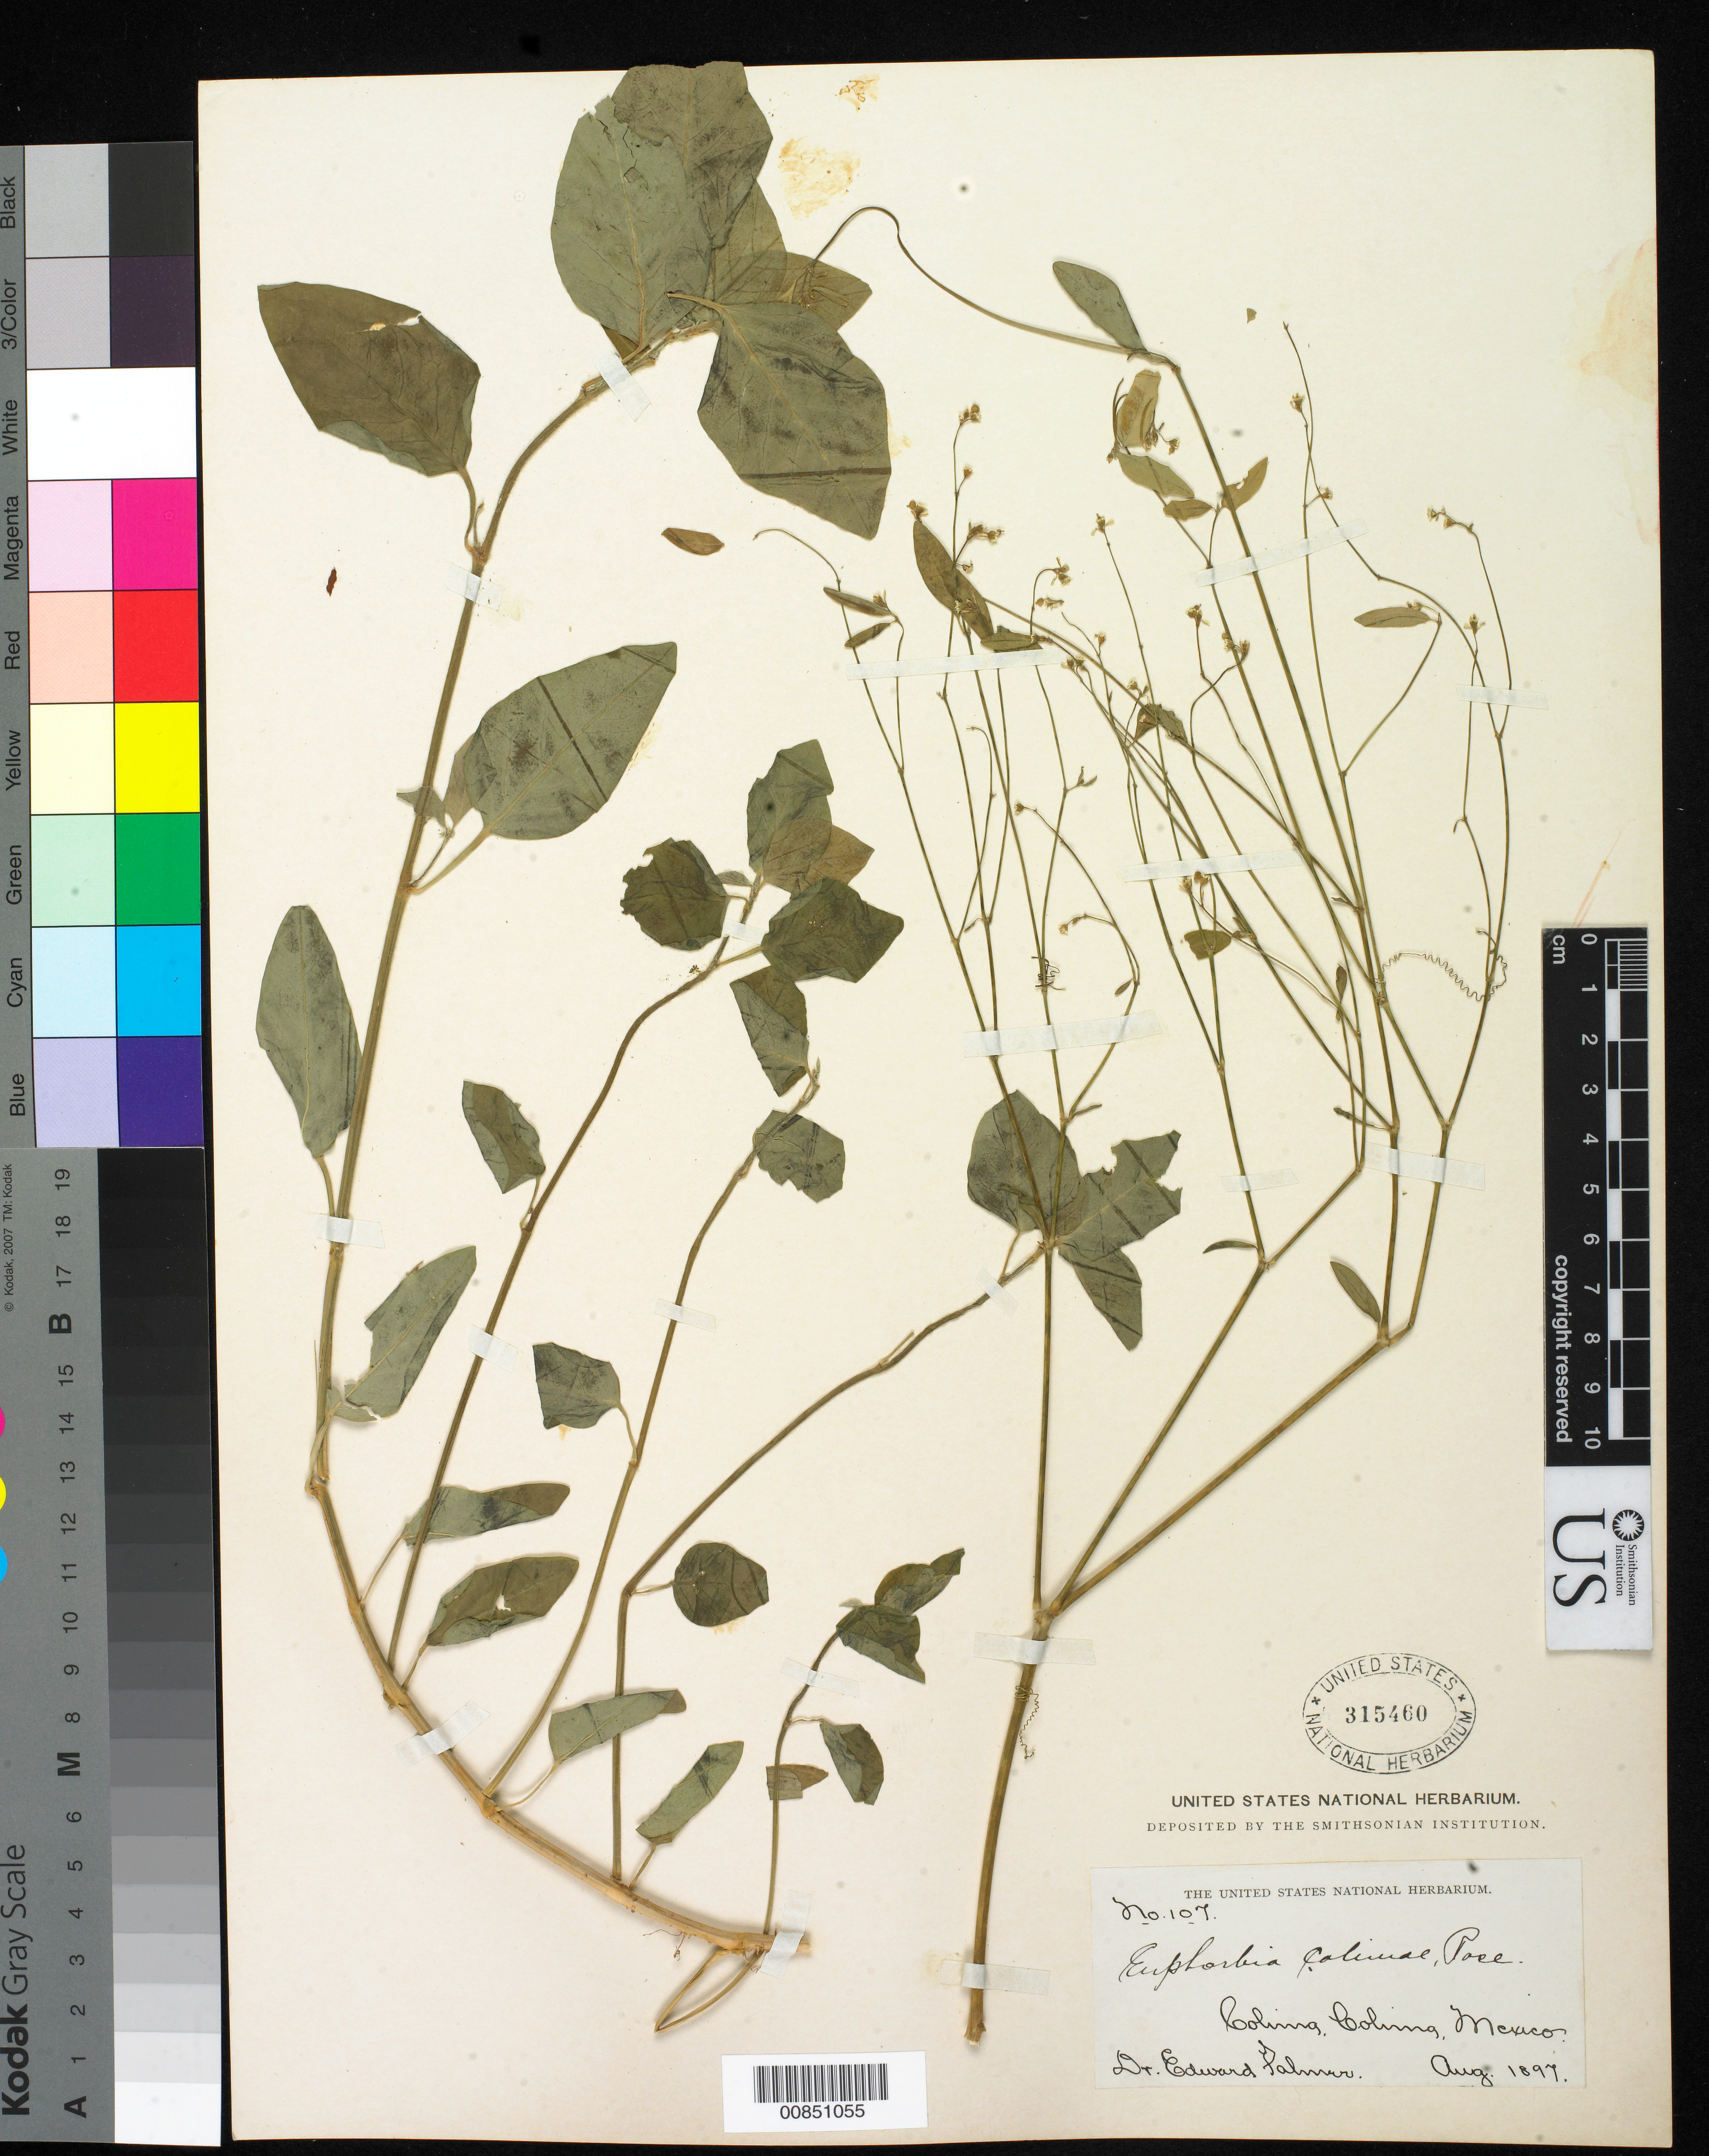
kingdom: Plantae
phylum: Tracheophyta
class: Magnoliopsida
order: Malpighiales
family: Euphorbiaceae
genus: Euphorbia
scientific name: Euphorbia graminea var. graminea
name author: Jacq.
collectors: E. Palmer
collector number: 107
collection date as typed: Aug 1897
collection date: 1897-08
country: Mexico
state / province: Colima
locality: Colima, Colima.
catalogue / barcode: US 315460